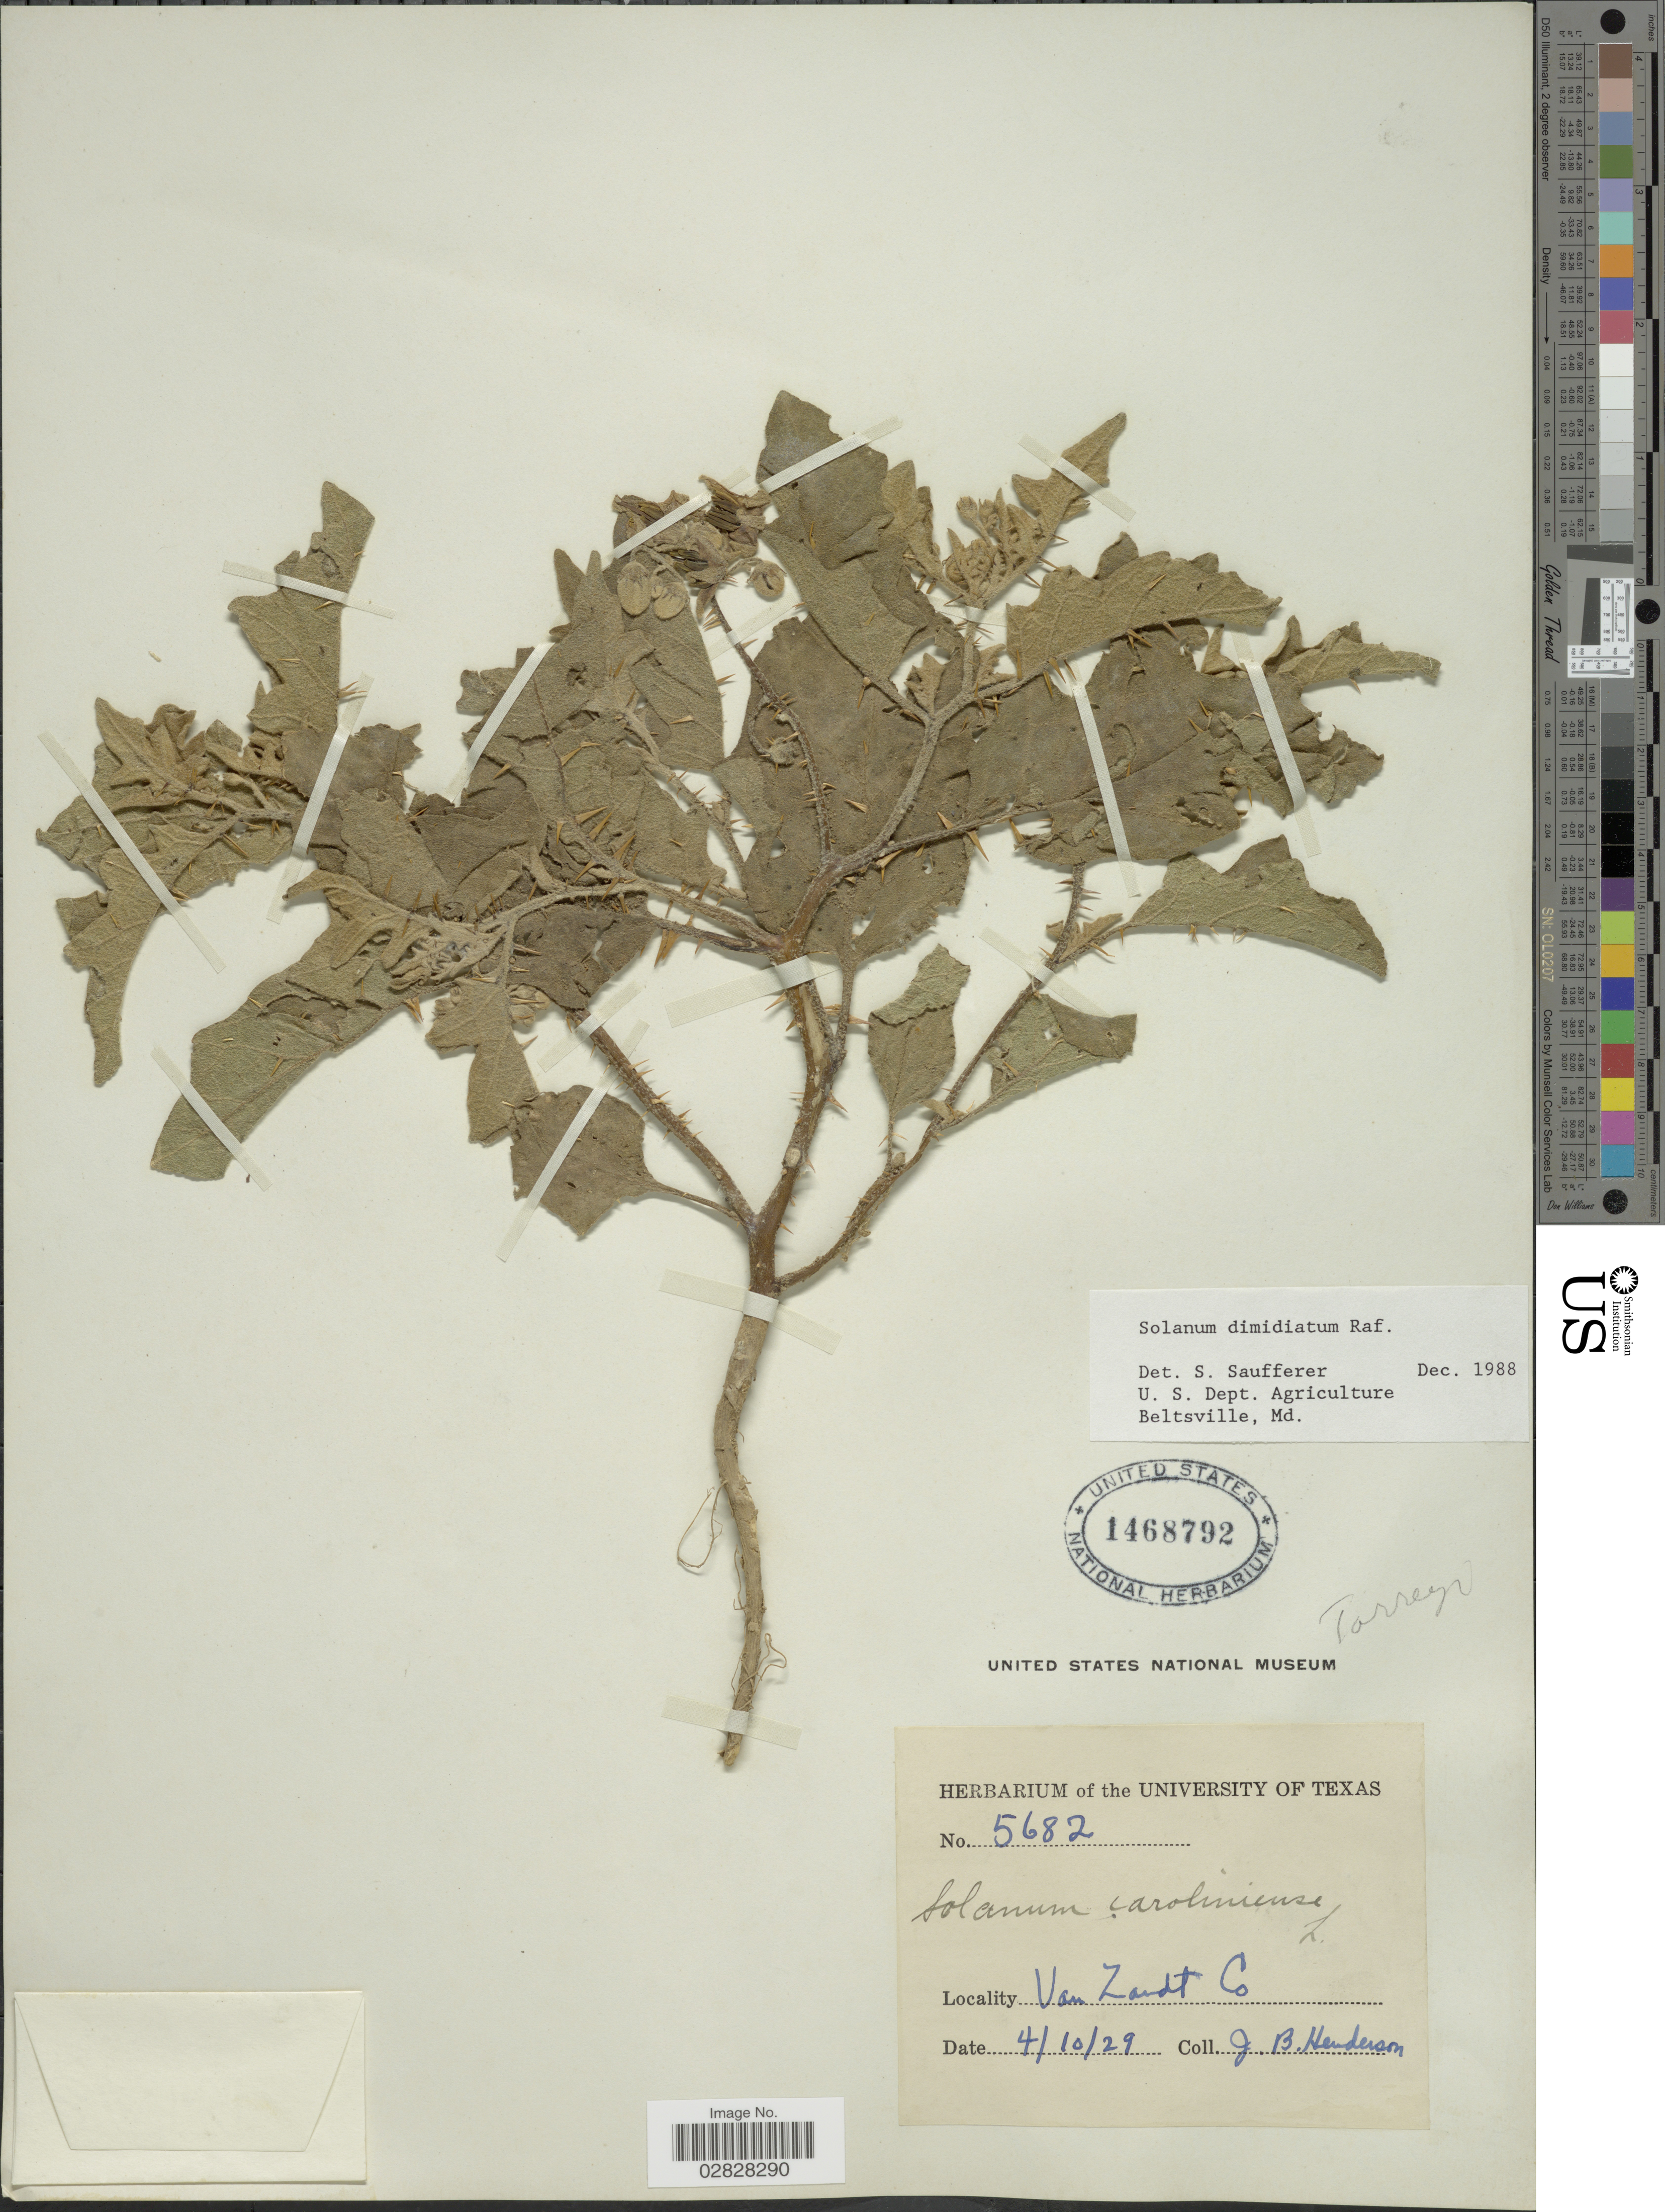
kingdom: Plantae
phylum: Tracheophyta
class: Magnoliopsida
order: Solanales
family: Solanaceae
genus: Solanum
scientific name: Solanum dimidiatum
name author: Raf.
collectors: J. Henderson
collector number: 5682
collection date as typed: Transcribed d/m/y: 10/4/29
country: United States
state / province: Texas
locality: Van Zandt Co.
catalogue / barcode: US 1468792